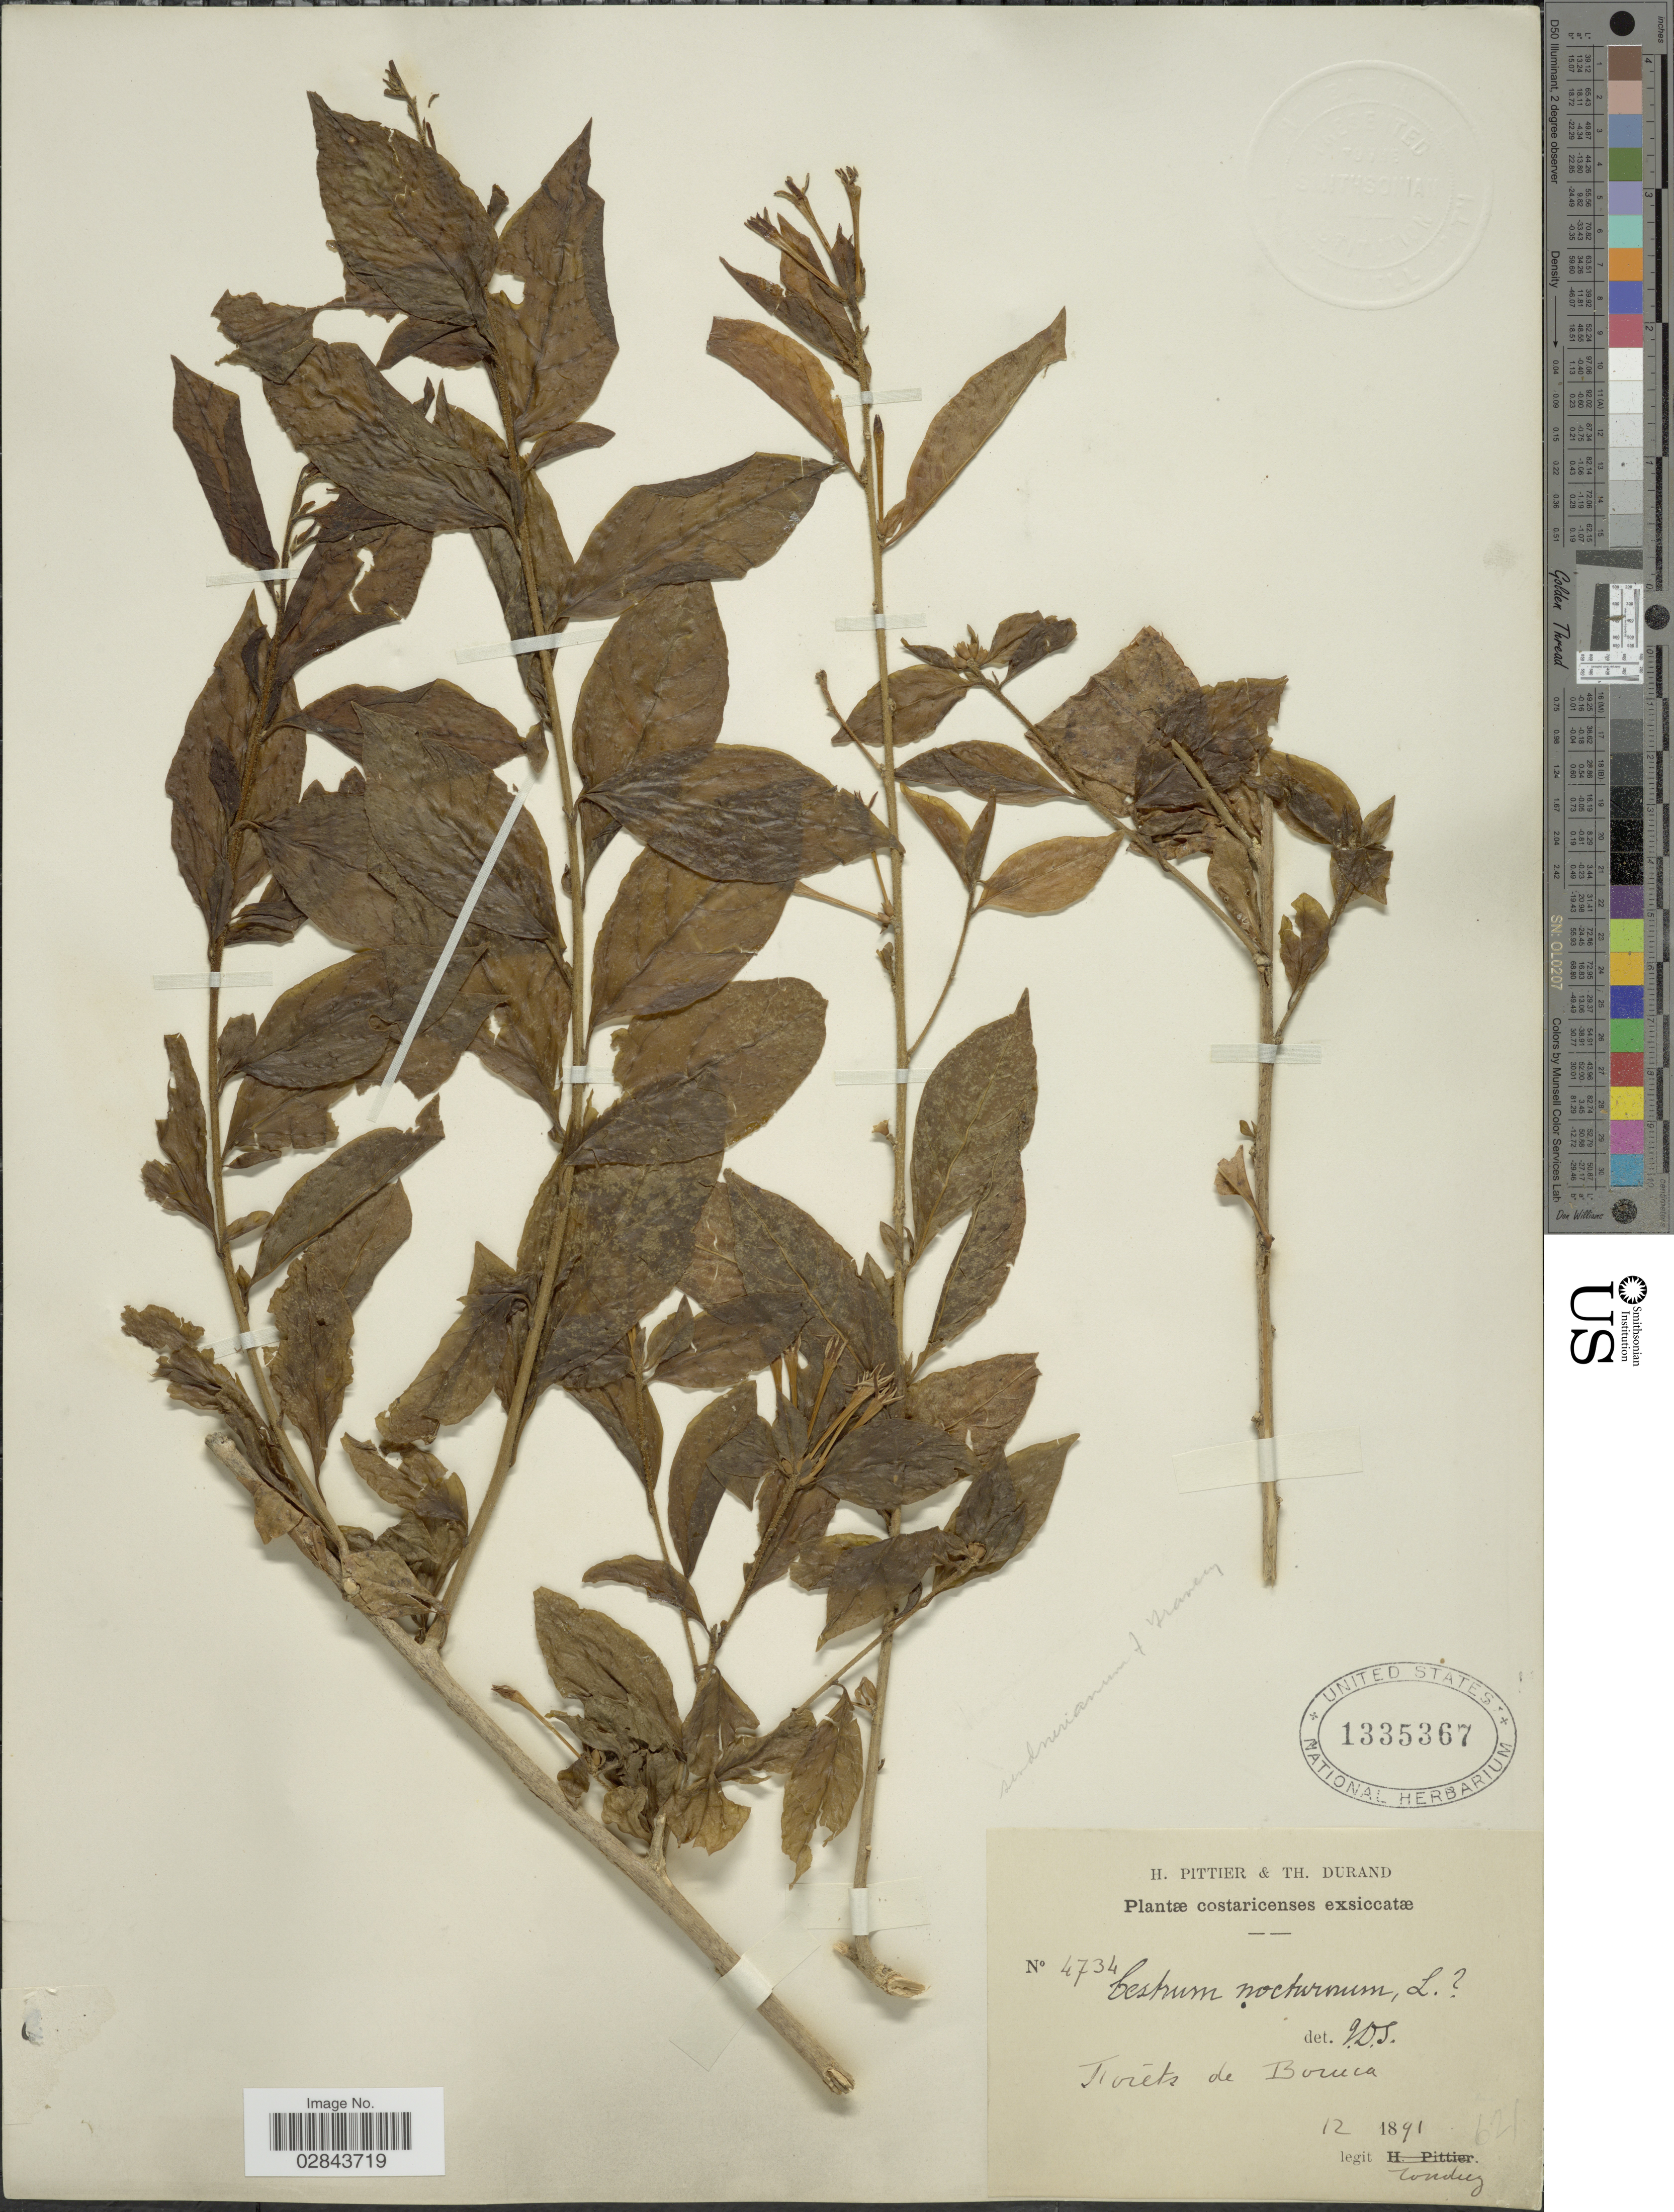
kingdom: Plantae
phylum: Tracheophyta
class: Magnoliopsida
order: Solanales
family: Solanaceae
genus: Cestrum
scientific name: Cestrum nocturnum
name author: L.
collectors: Tonduz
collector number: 4734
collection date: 1891-12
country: Costa Rica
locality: Foréts de Boruca.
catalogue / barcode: US 1335367